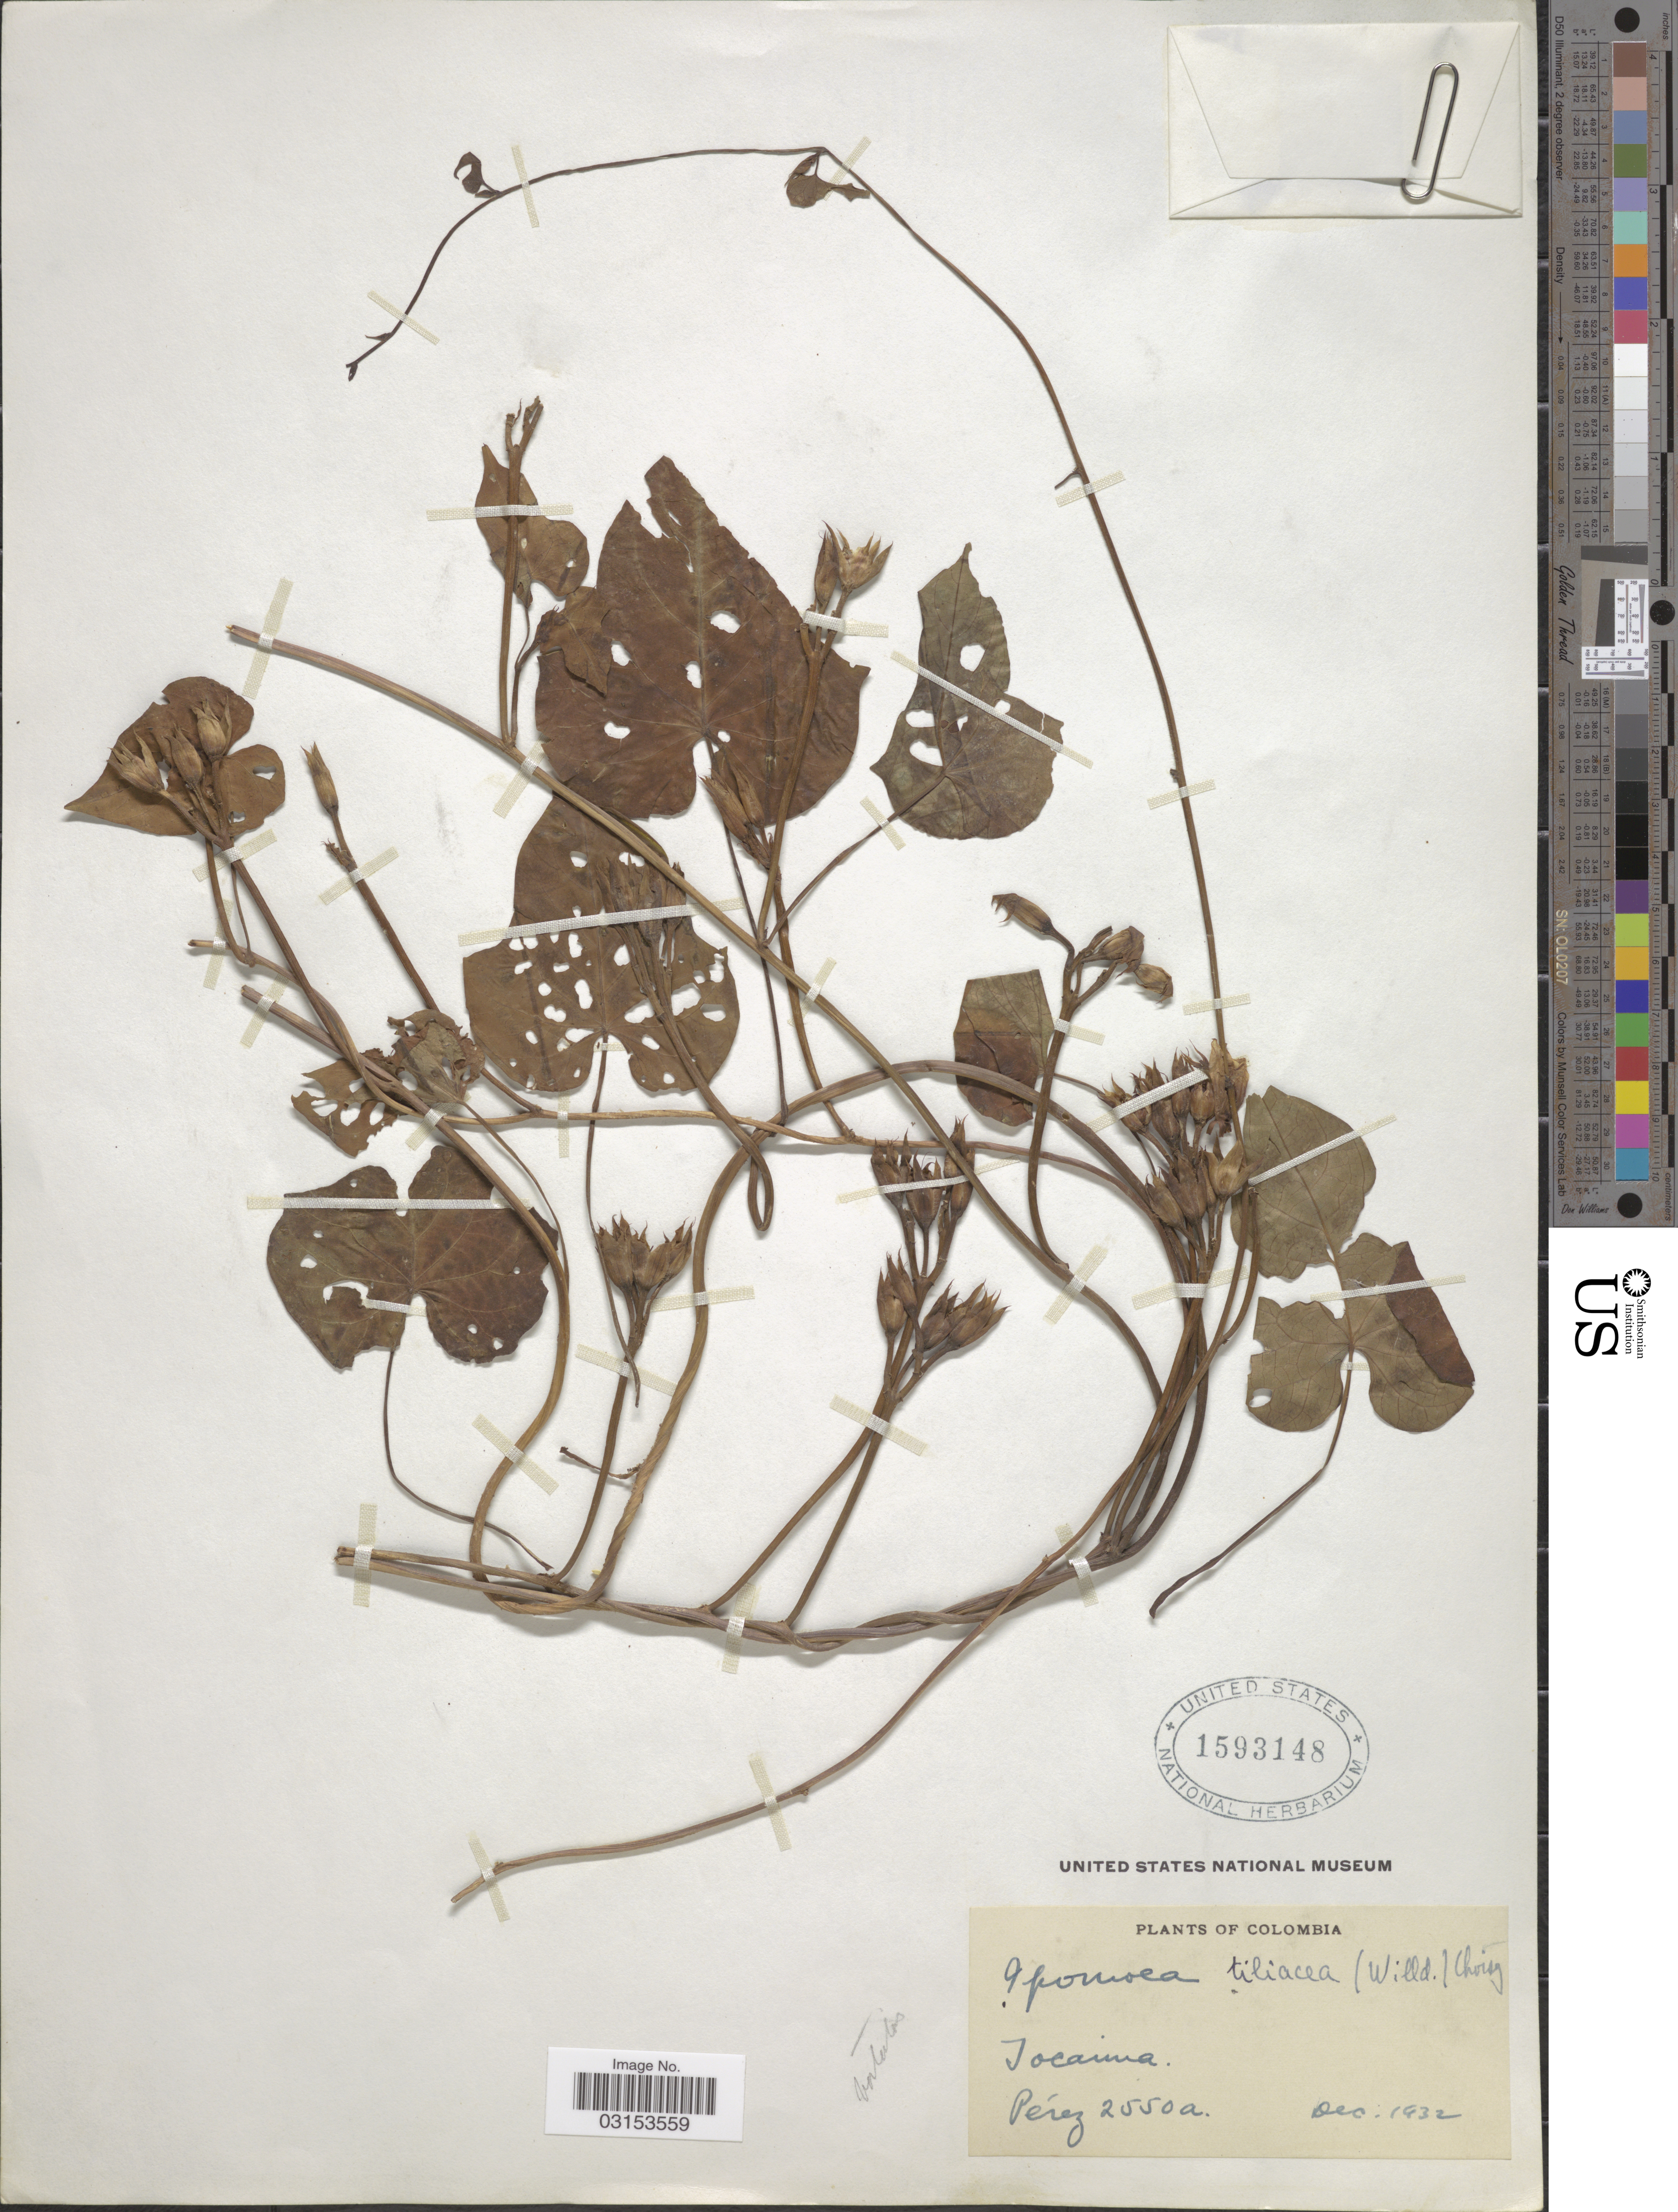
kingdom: Plantae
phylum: Tracheophyta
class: Magnoliopsida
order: Solanales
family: Convolvulaceae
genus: Ipomoea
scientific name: Ipomoea tiliacea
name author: (Willd.) Choisy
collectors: -. Pérez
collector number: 2550 a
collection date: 1932-12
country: Colombia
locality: Tocaima.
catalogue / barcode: US 1593148